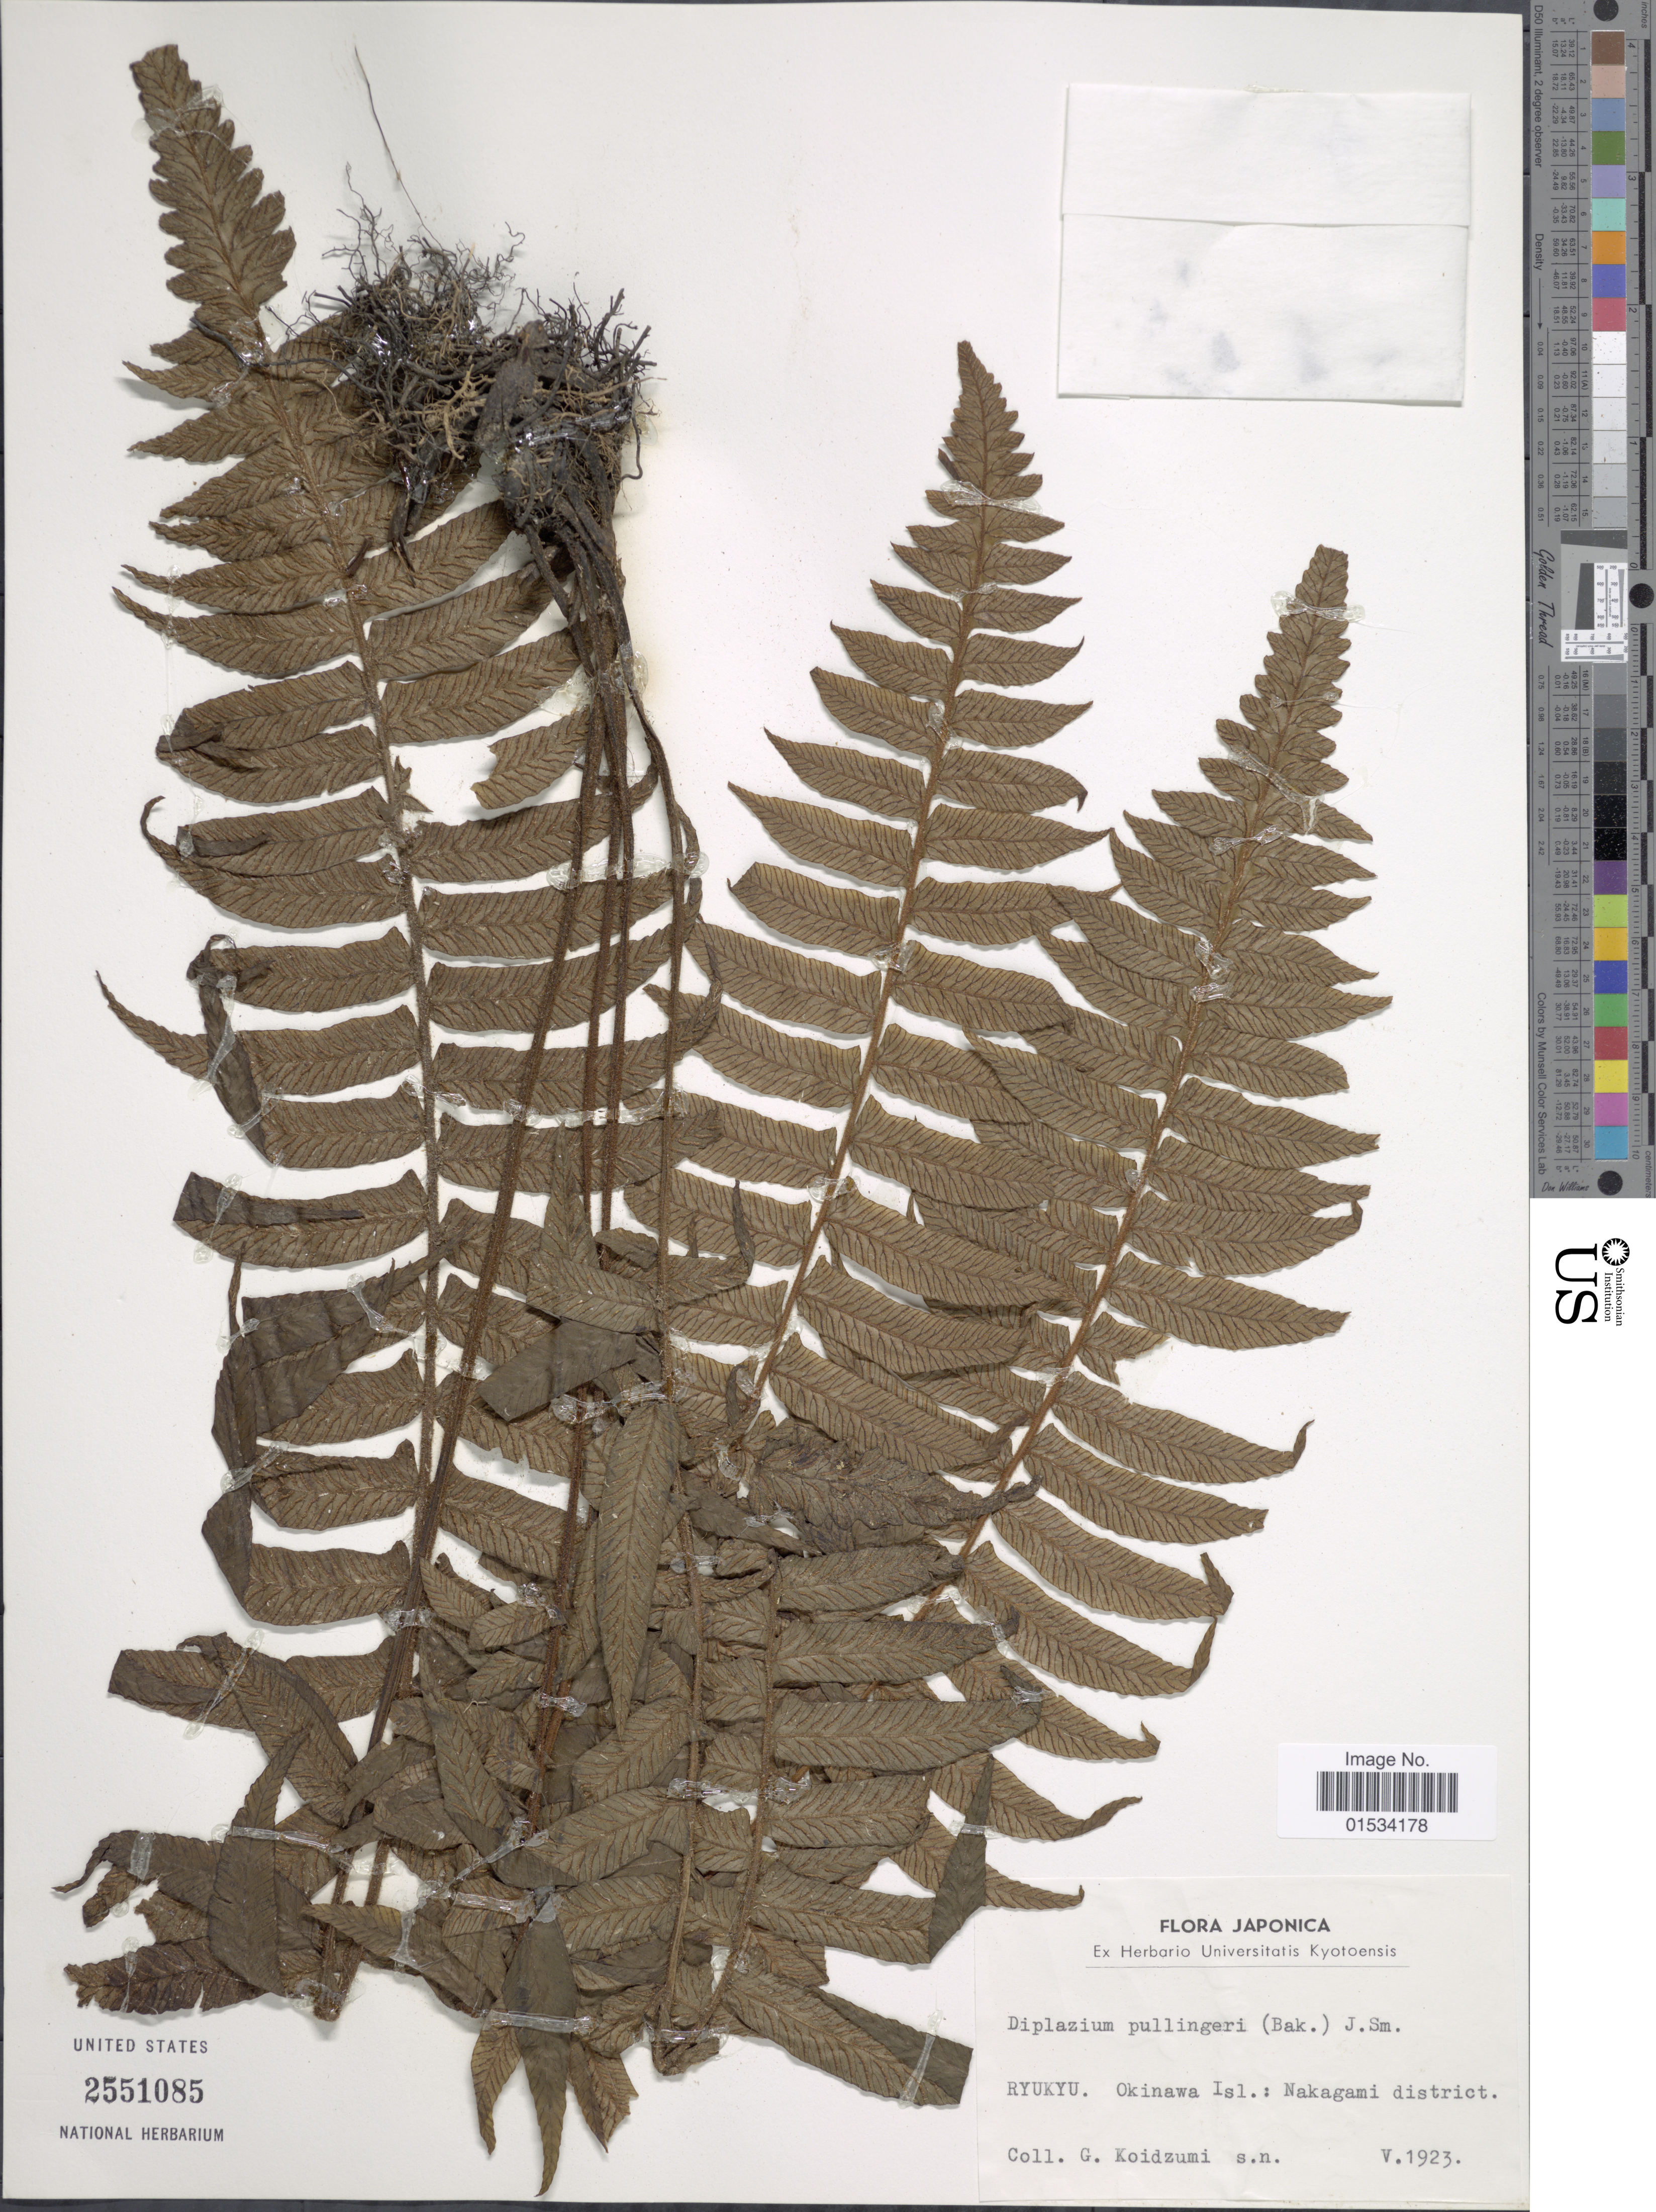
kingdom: Plantae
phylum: Tracheophyta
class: Polypodiopsida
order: Polypodiales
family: Athyriaceae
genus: Diplazium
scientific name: Diplazium pullingeri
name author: (Baker) J. Sm.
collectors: G. Koidzumi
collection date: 1923-05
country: Japan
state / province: Okinawa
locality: Okinawa Isl. Nakagami district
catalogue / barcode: US 2551085